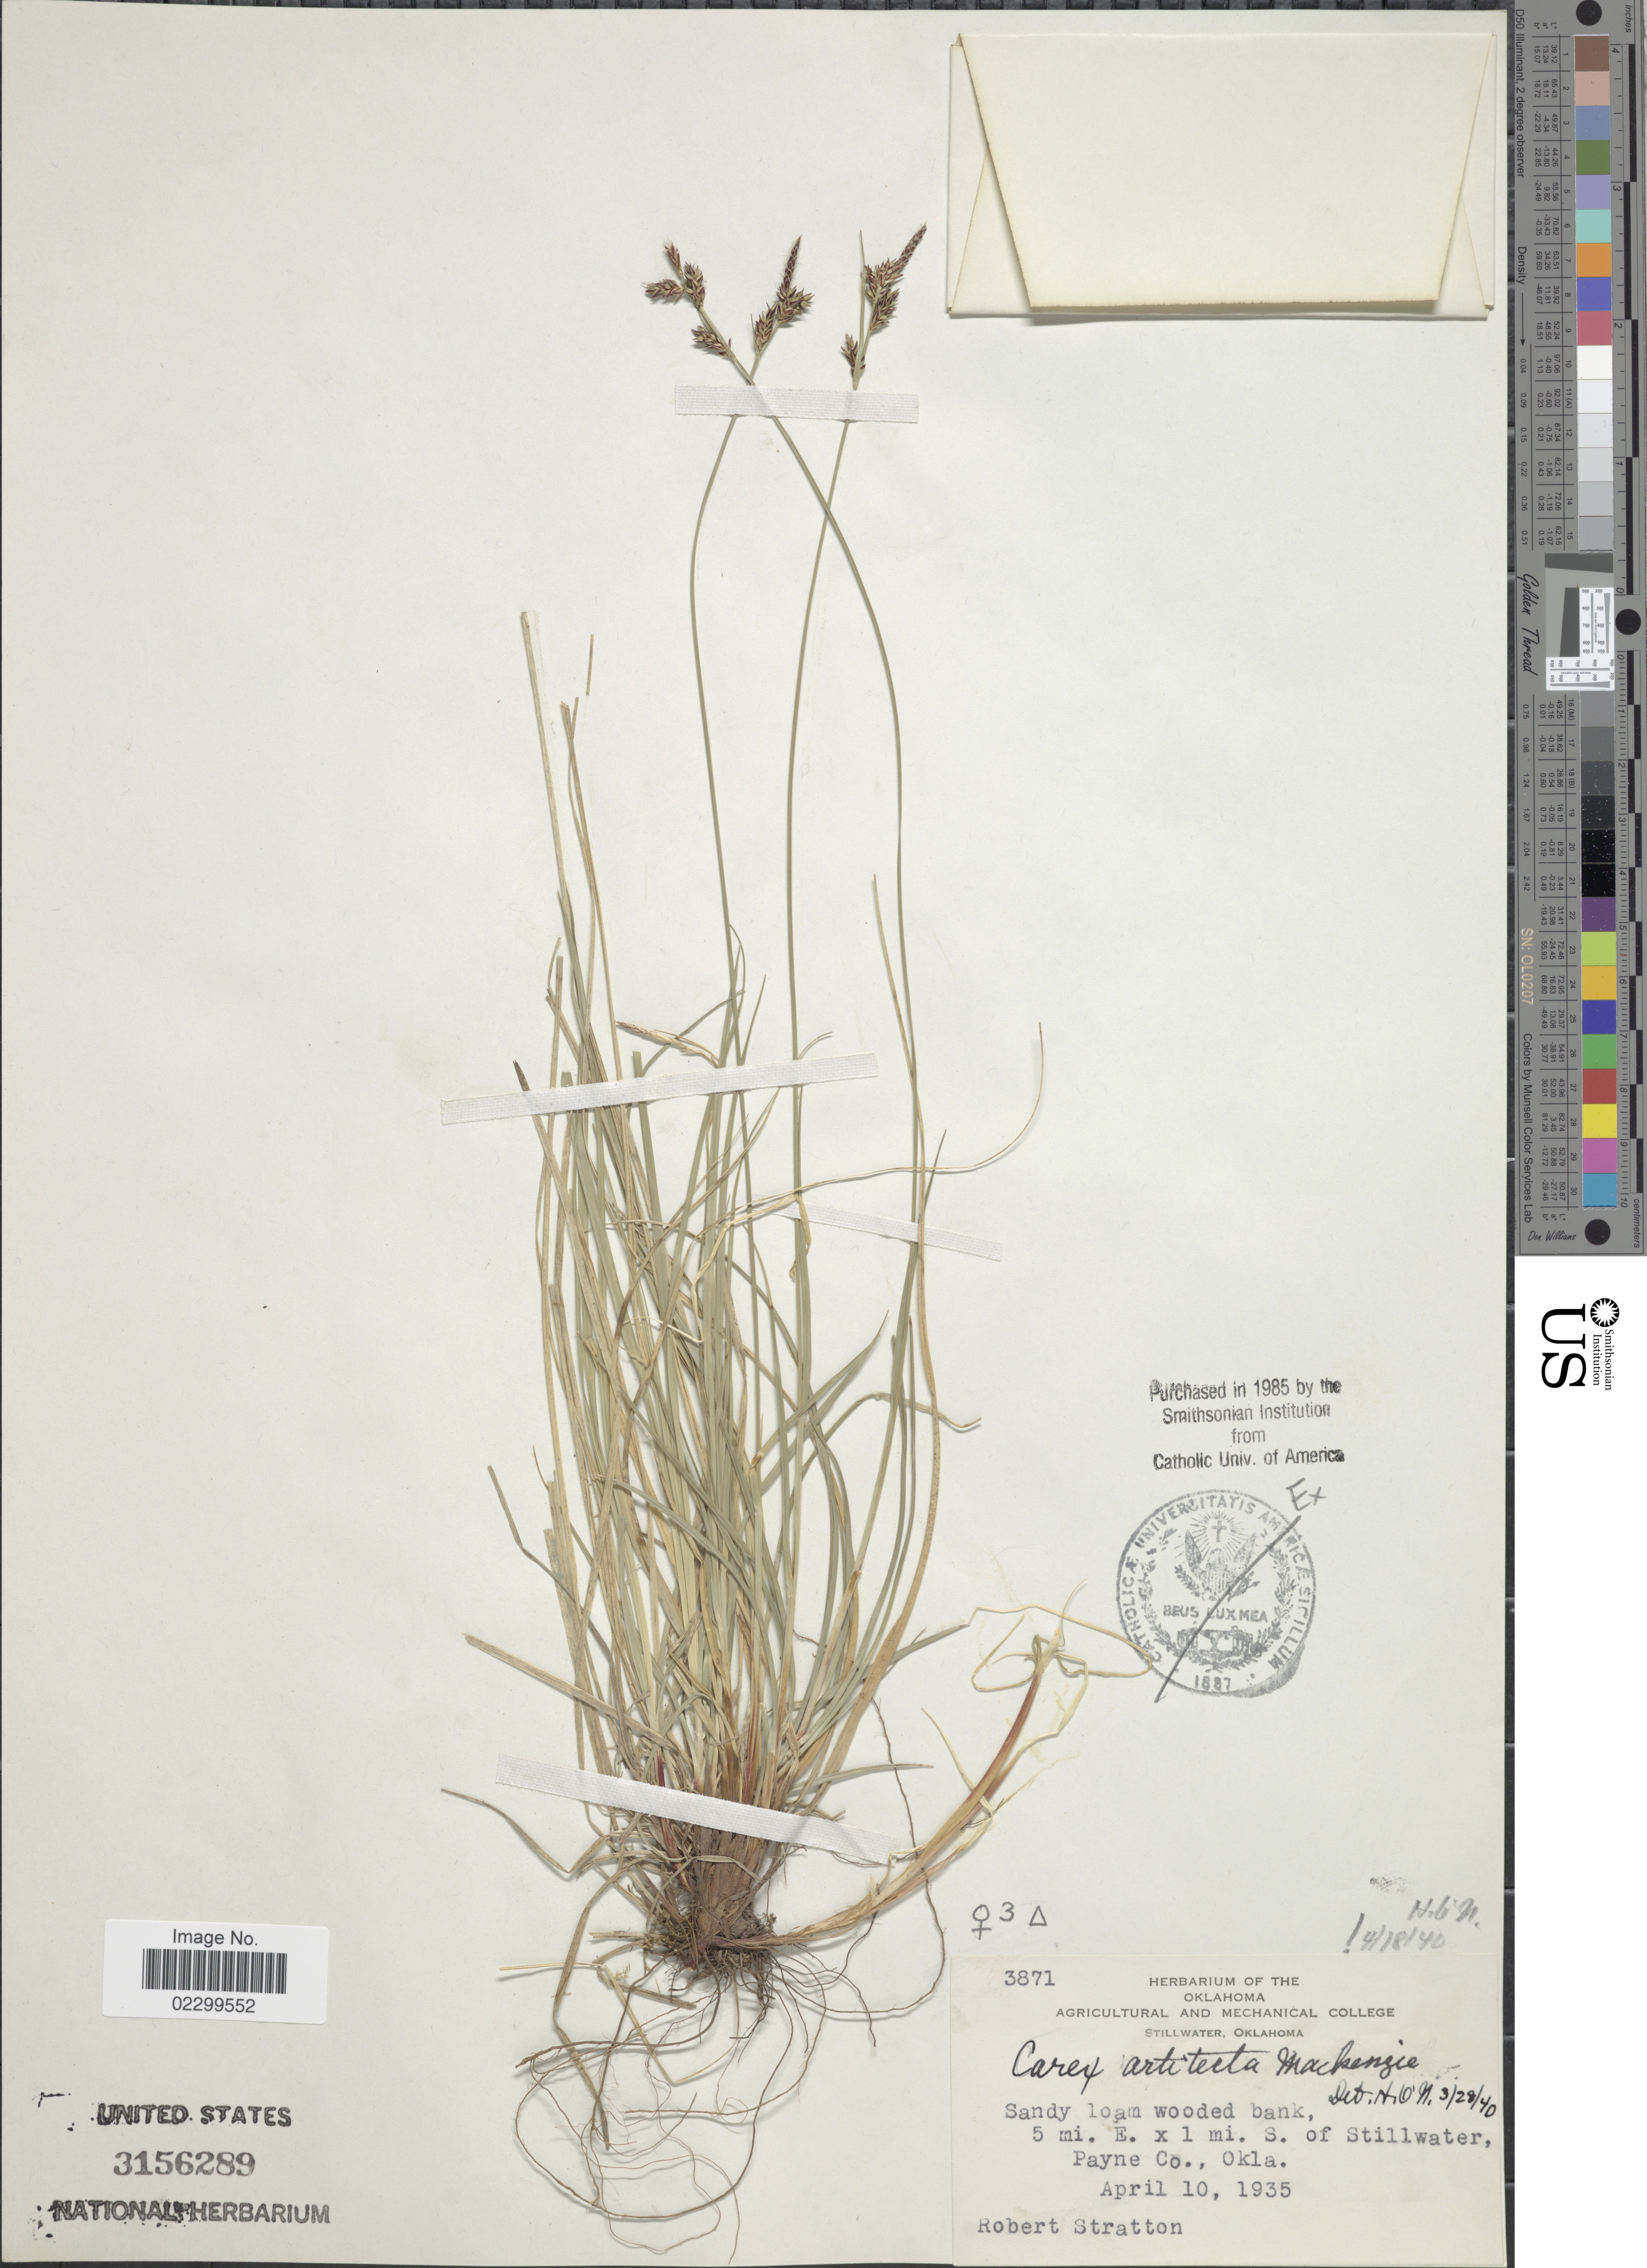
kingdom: Plantae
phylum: Tracheophyta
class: Liliopsida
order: Poales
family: Cyperaceae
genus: Carex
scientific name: Carex albicans var. albicans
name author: Willd. ex Spreng.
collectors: R. Stratton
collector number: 3871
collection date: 1935-04-10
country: United States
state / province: Oklahoma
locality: Sandy loam wooded bank, 5 mi. E. [Foreign script] 1 mi. S. of Stillwater, Payne Co.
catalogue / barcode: US 3156289